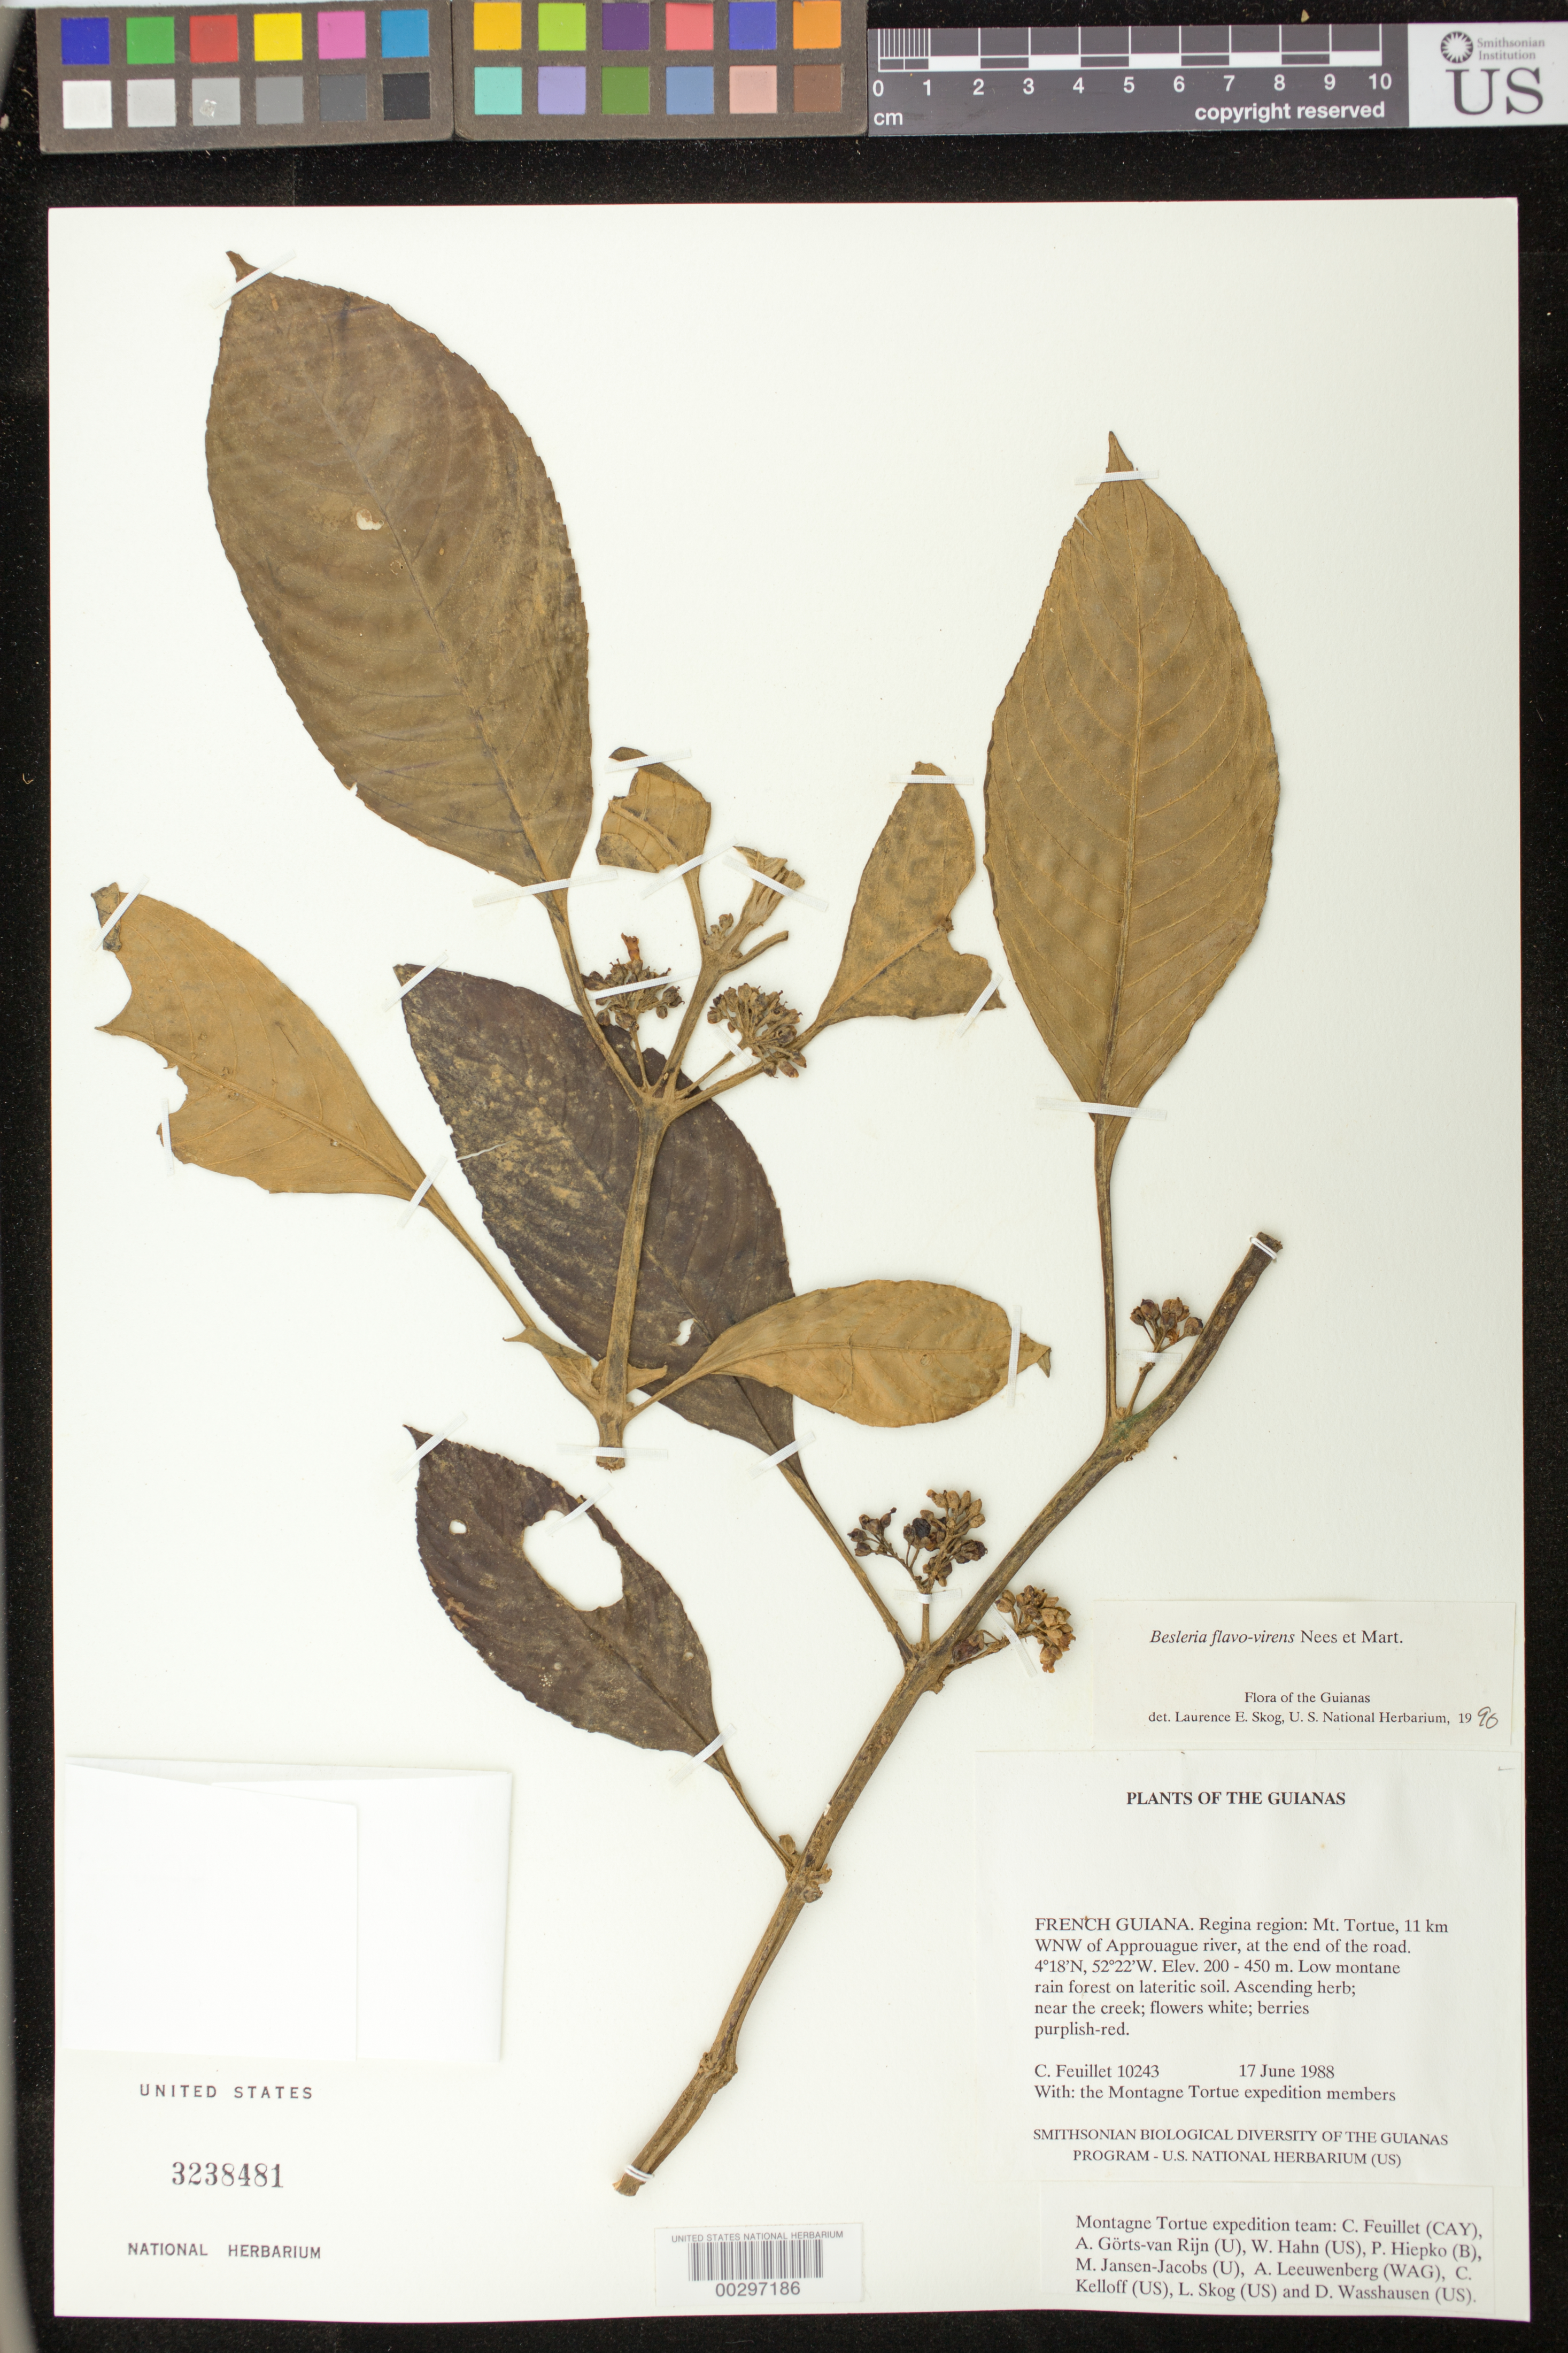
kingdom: Plantae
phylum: Tracheophyta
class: Magnoliopsida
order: Lamiales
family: Gesneriaceae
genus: Besleria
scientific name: Besleria flavo-virens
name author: Nees & Mart.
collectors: C. Feuillet & Montagne Torte Exped. members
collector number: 10243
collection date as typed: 17 Jun 1988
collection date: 1988-06-17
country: French Guiana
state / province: Cayenne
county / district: Regina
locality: Mt. Tortue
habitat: Low montane rain forest on lateritic soil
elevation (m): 200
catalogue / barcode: US 3238481